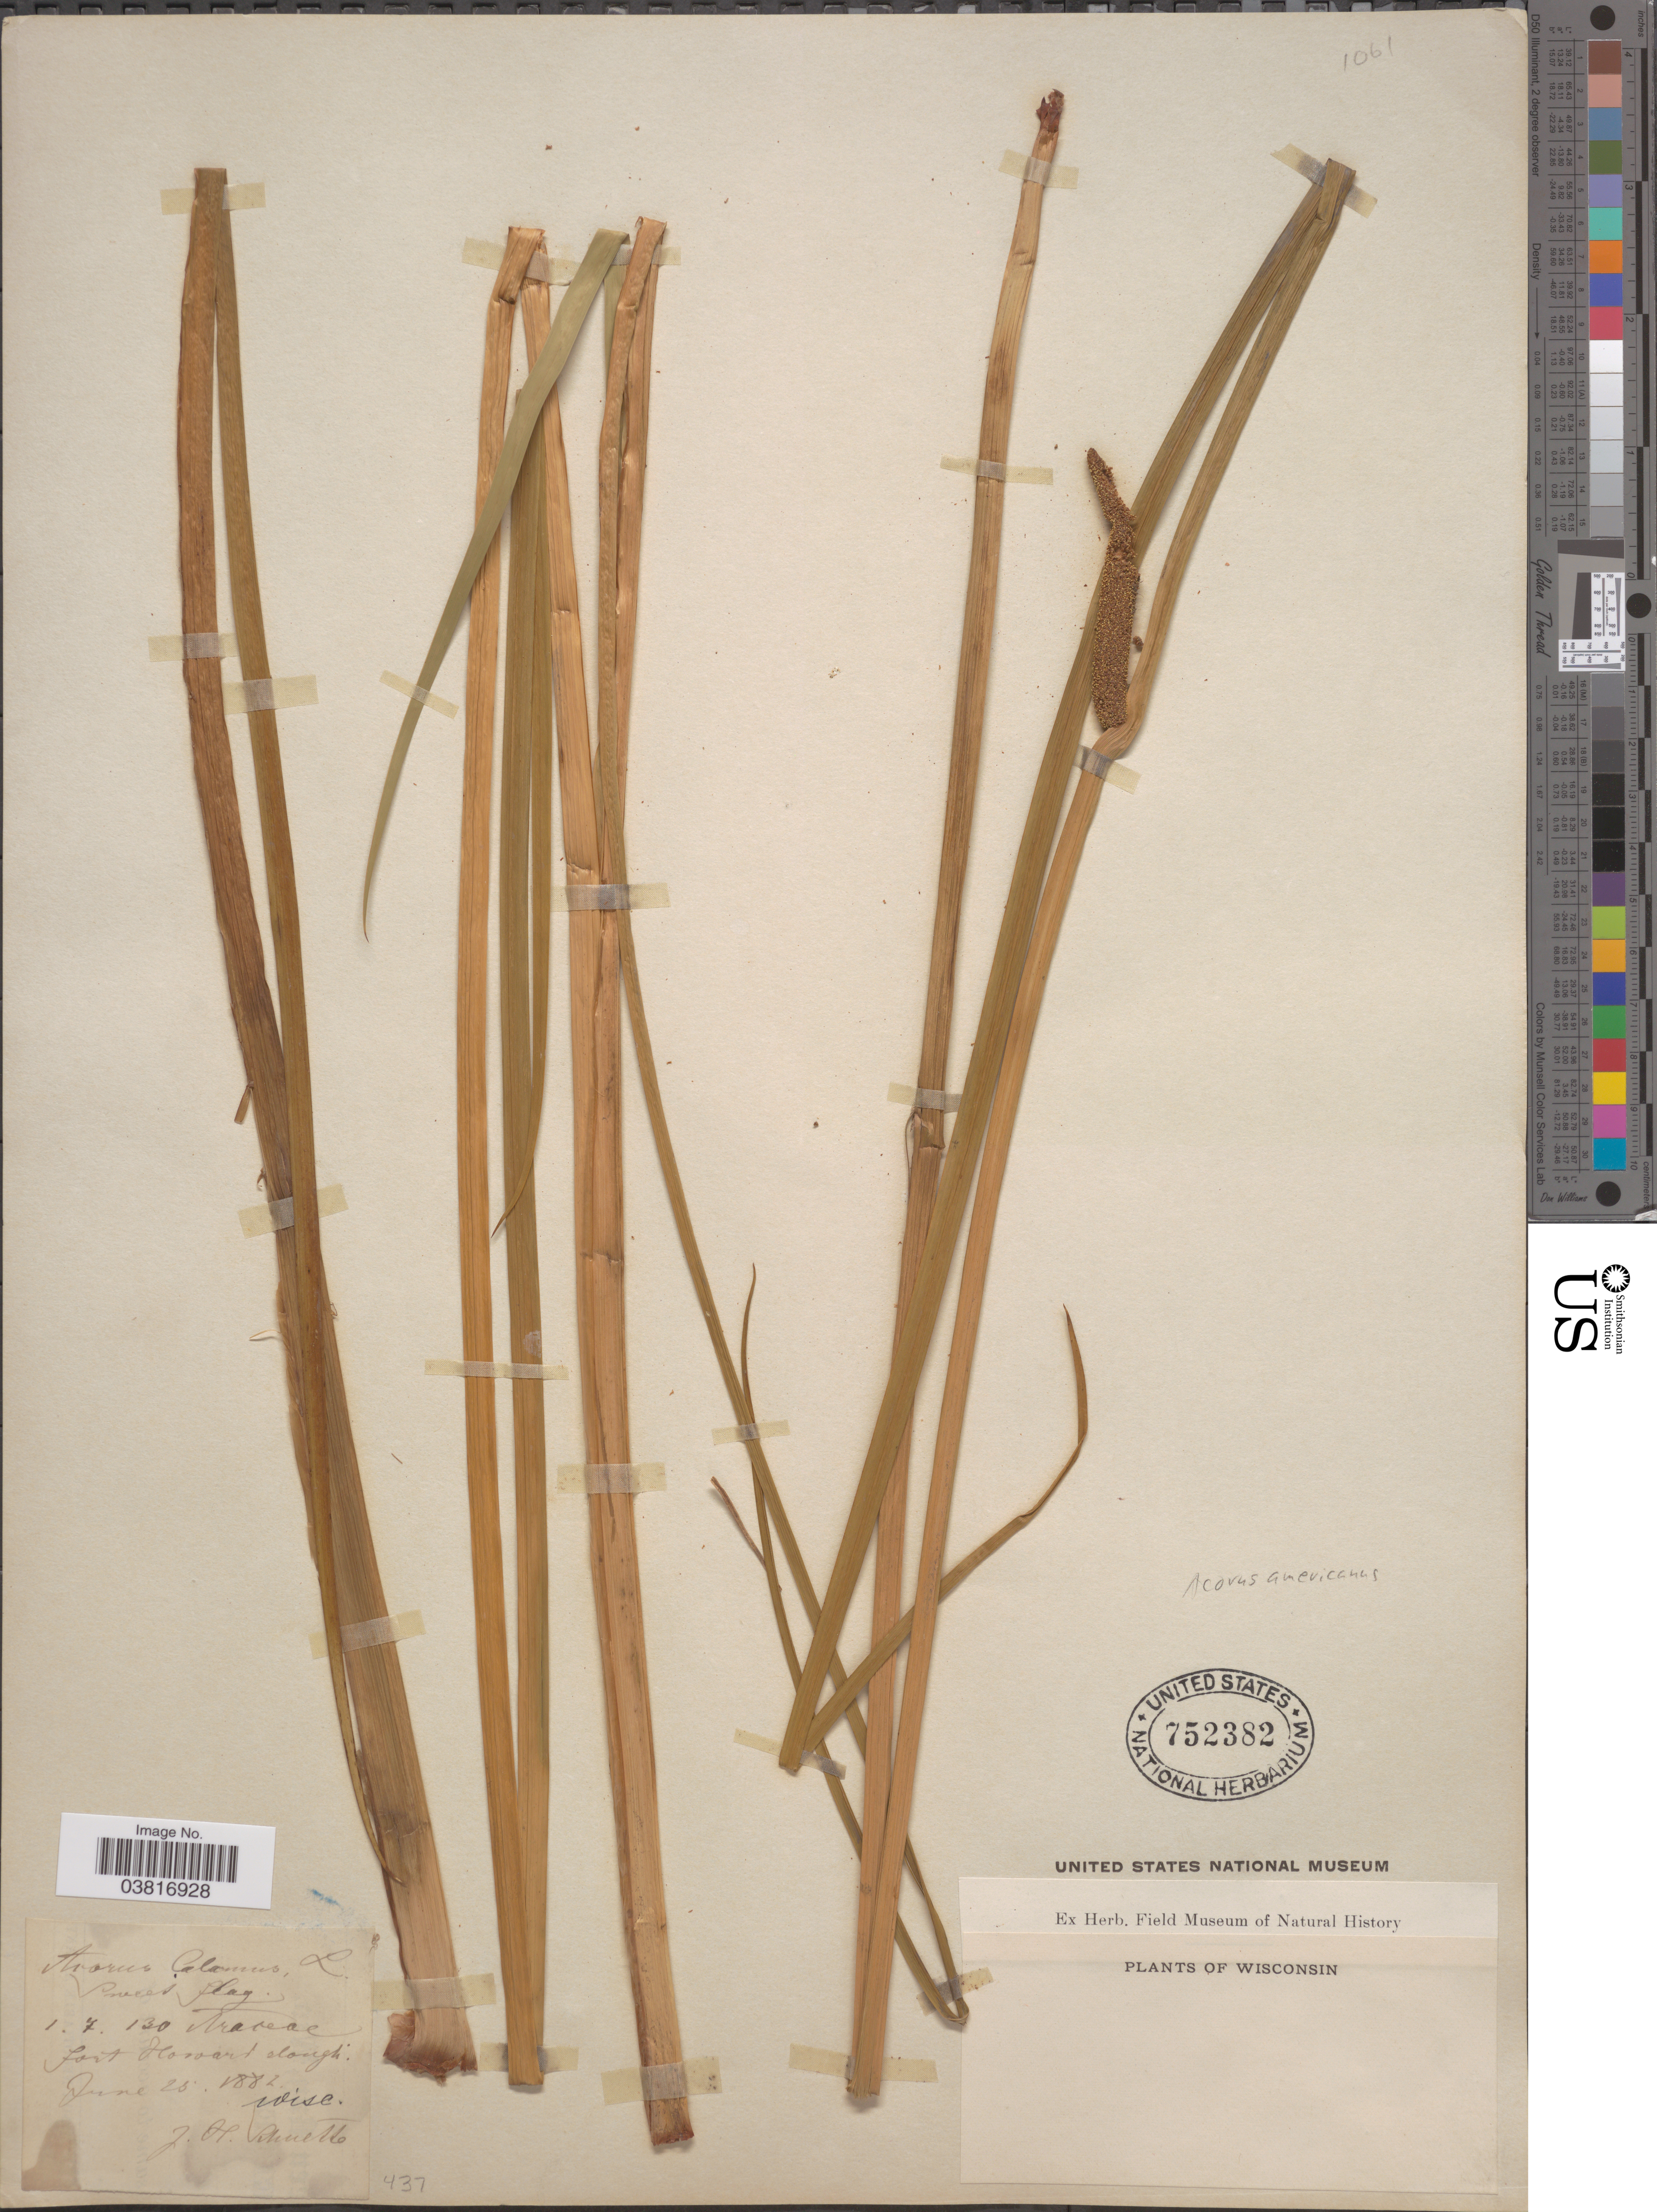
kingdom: Plantae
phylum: Tracheophyta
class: Liliopsida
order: Acorales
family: Acoraceae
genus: Acorus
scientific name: Acorus calamus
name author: L.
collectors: J. H. Schuette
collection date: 1882-06-25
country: United States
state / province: Wisconsin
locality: Fort Howart slough.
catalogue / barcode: US 752382